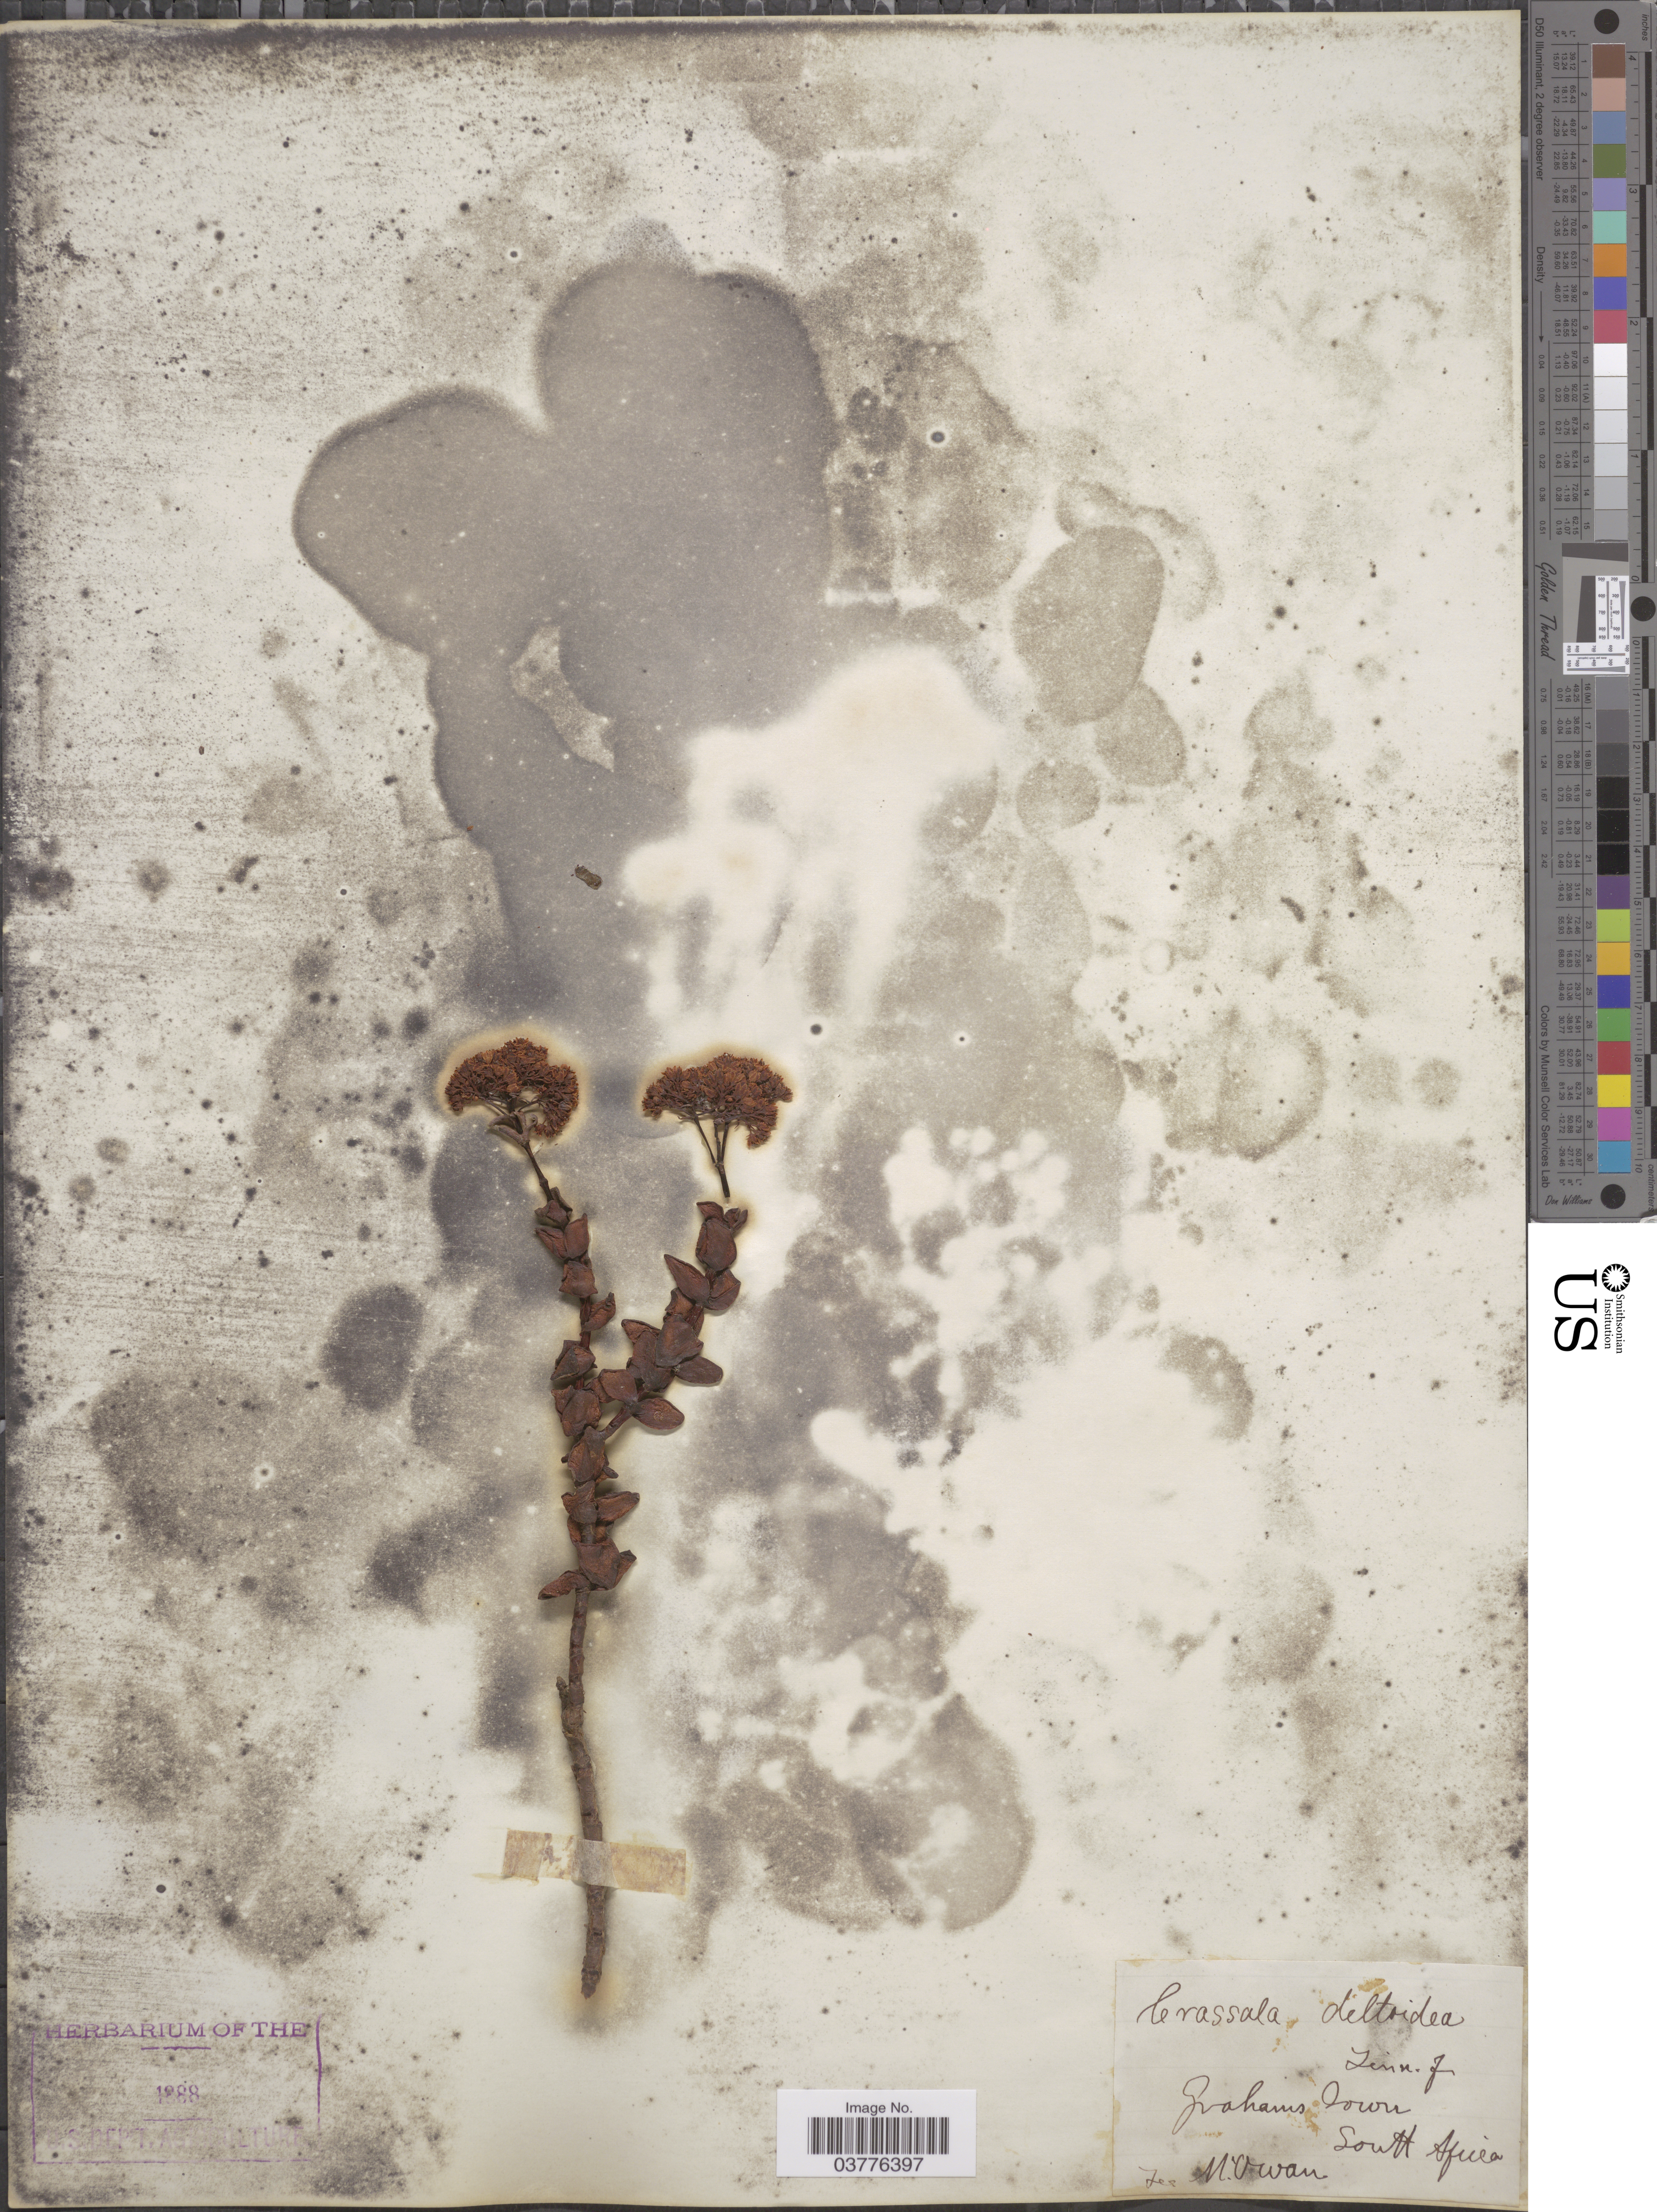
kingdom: Plantae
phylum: Tracheophyta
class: Magnoliopsida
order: Saxifragales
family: Crassulaceae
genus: Crassula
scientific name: Crassula deltoidea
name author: Thunb.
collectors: M. Owan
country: South Africa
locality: Grahams Town.